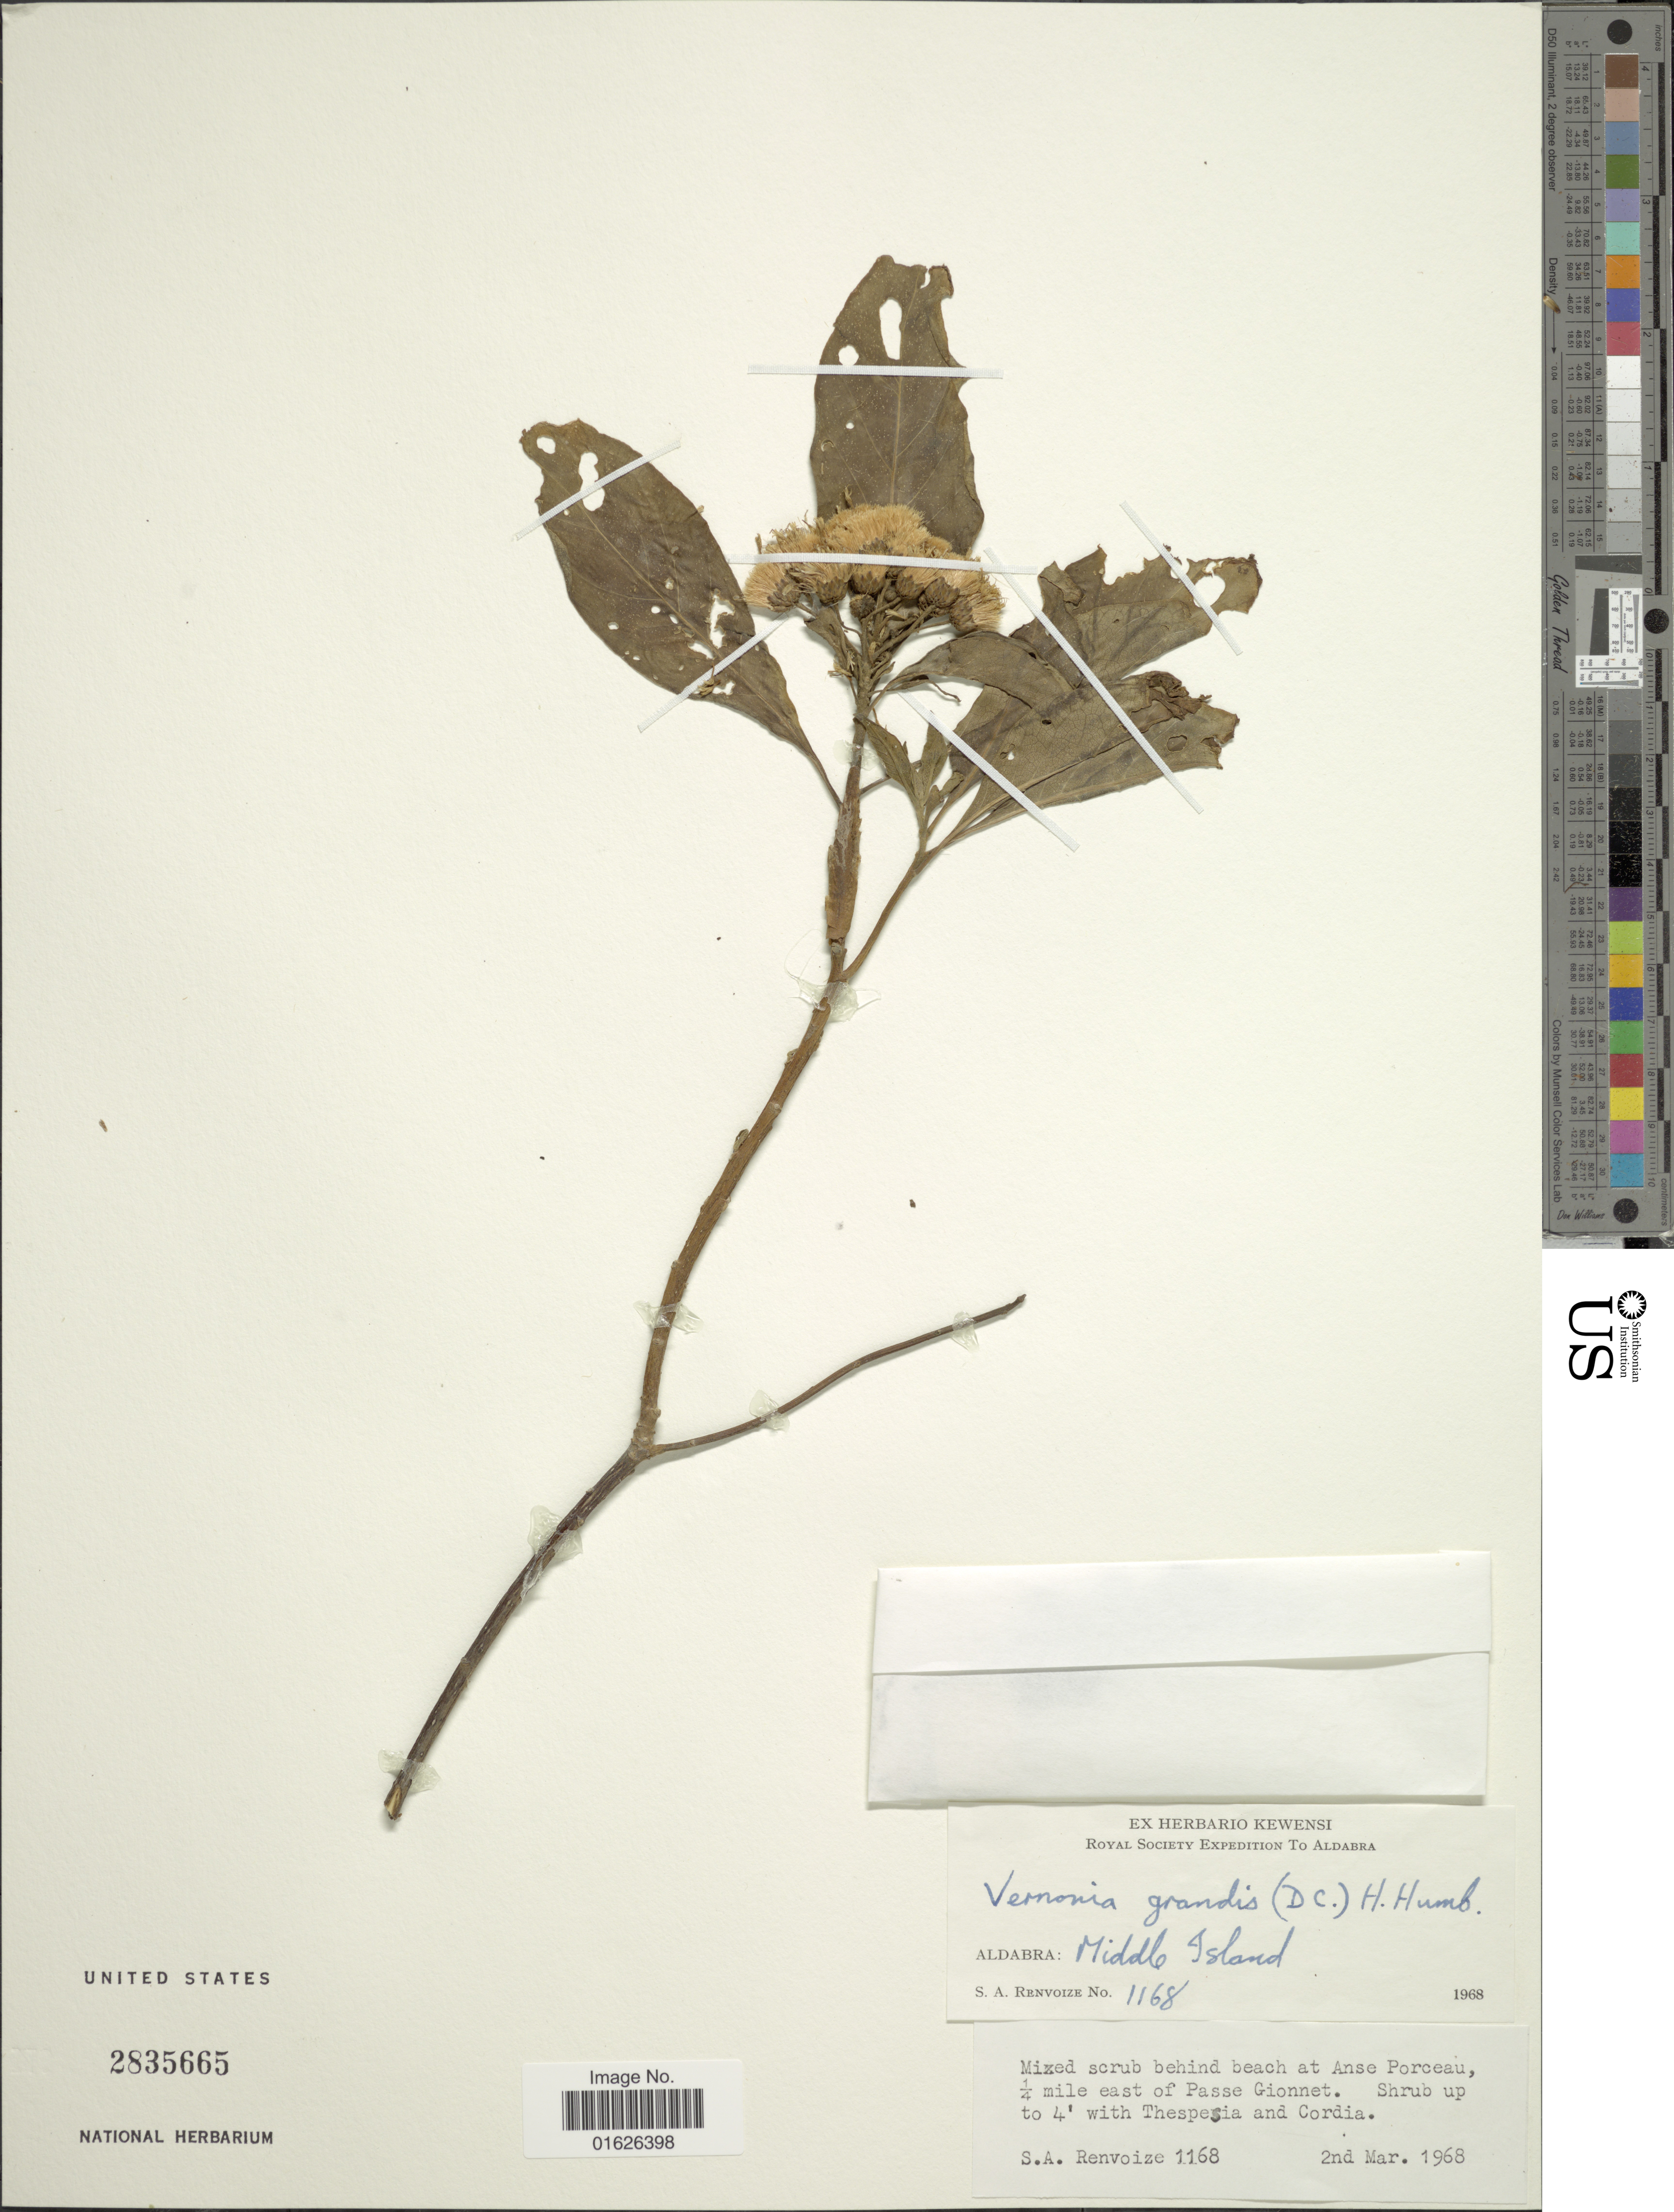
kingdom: Plantae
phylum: Tracheophyta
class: Magnoliopsida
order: Asterales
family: Asteraceae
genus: Gymnanthemum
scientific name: Gymnanthemum coloratum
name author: (Willd.) H. Rob. & B. Kahn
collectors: S. A. Renvoize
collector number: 1168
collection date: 1968-03-02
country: Seychelles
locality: Aldabra, Middle Island, Mixed scrub behind beach at Anse Porceau, ¼ mile east of Passe Gionnet.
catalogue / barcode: US 2835665